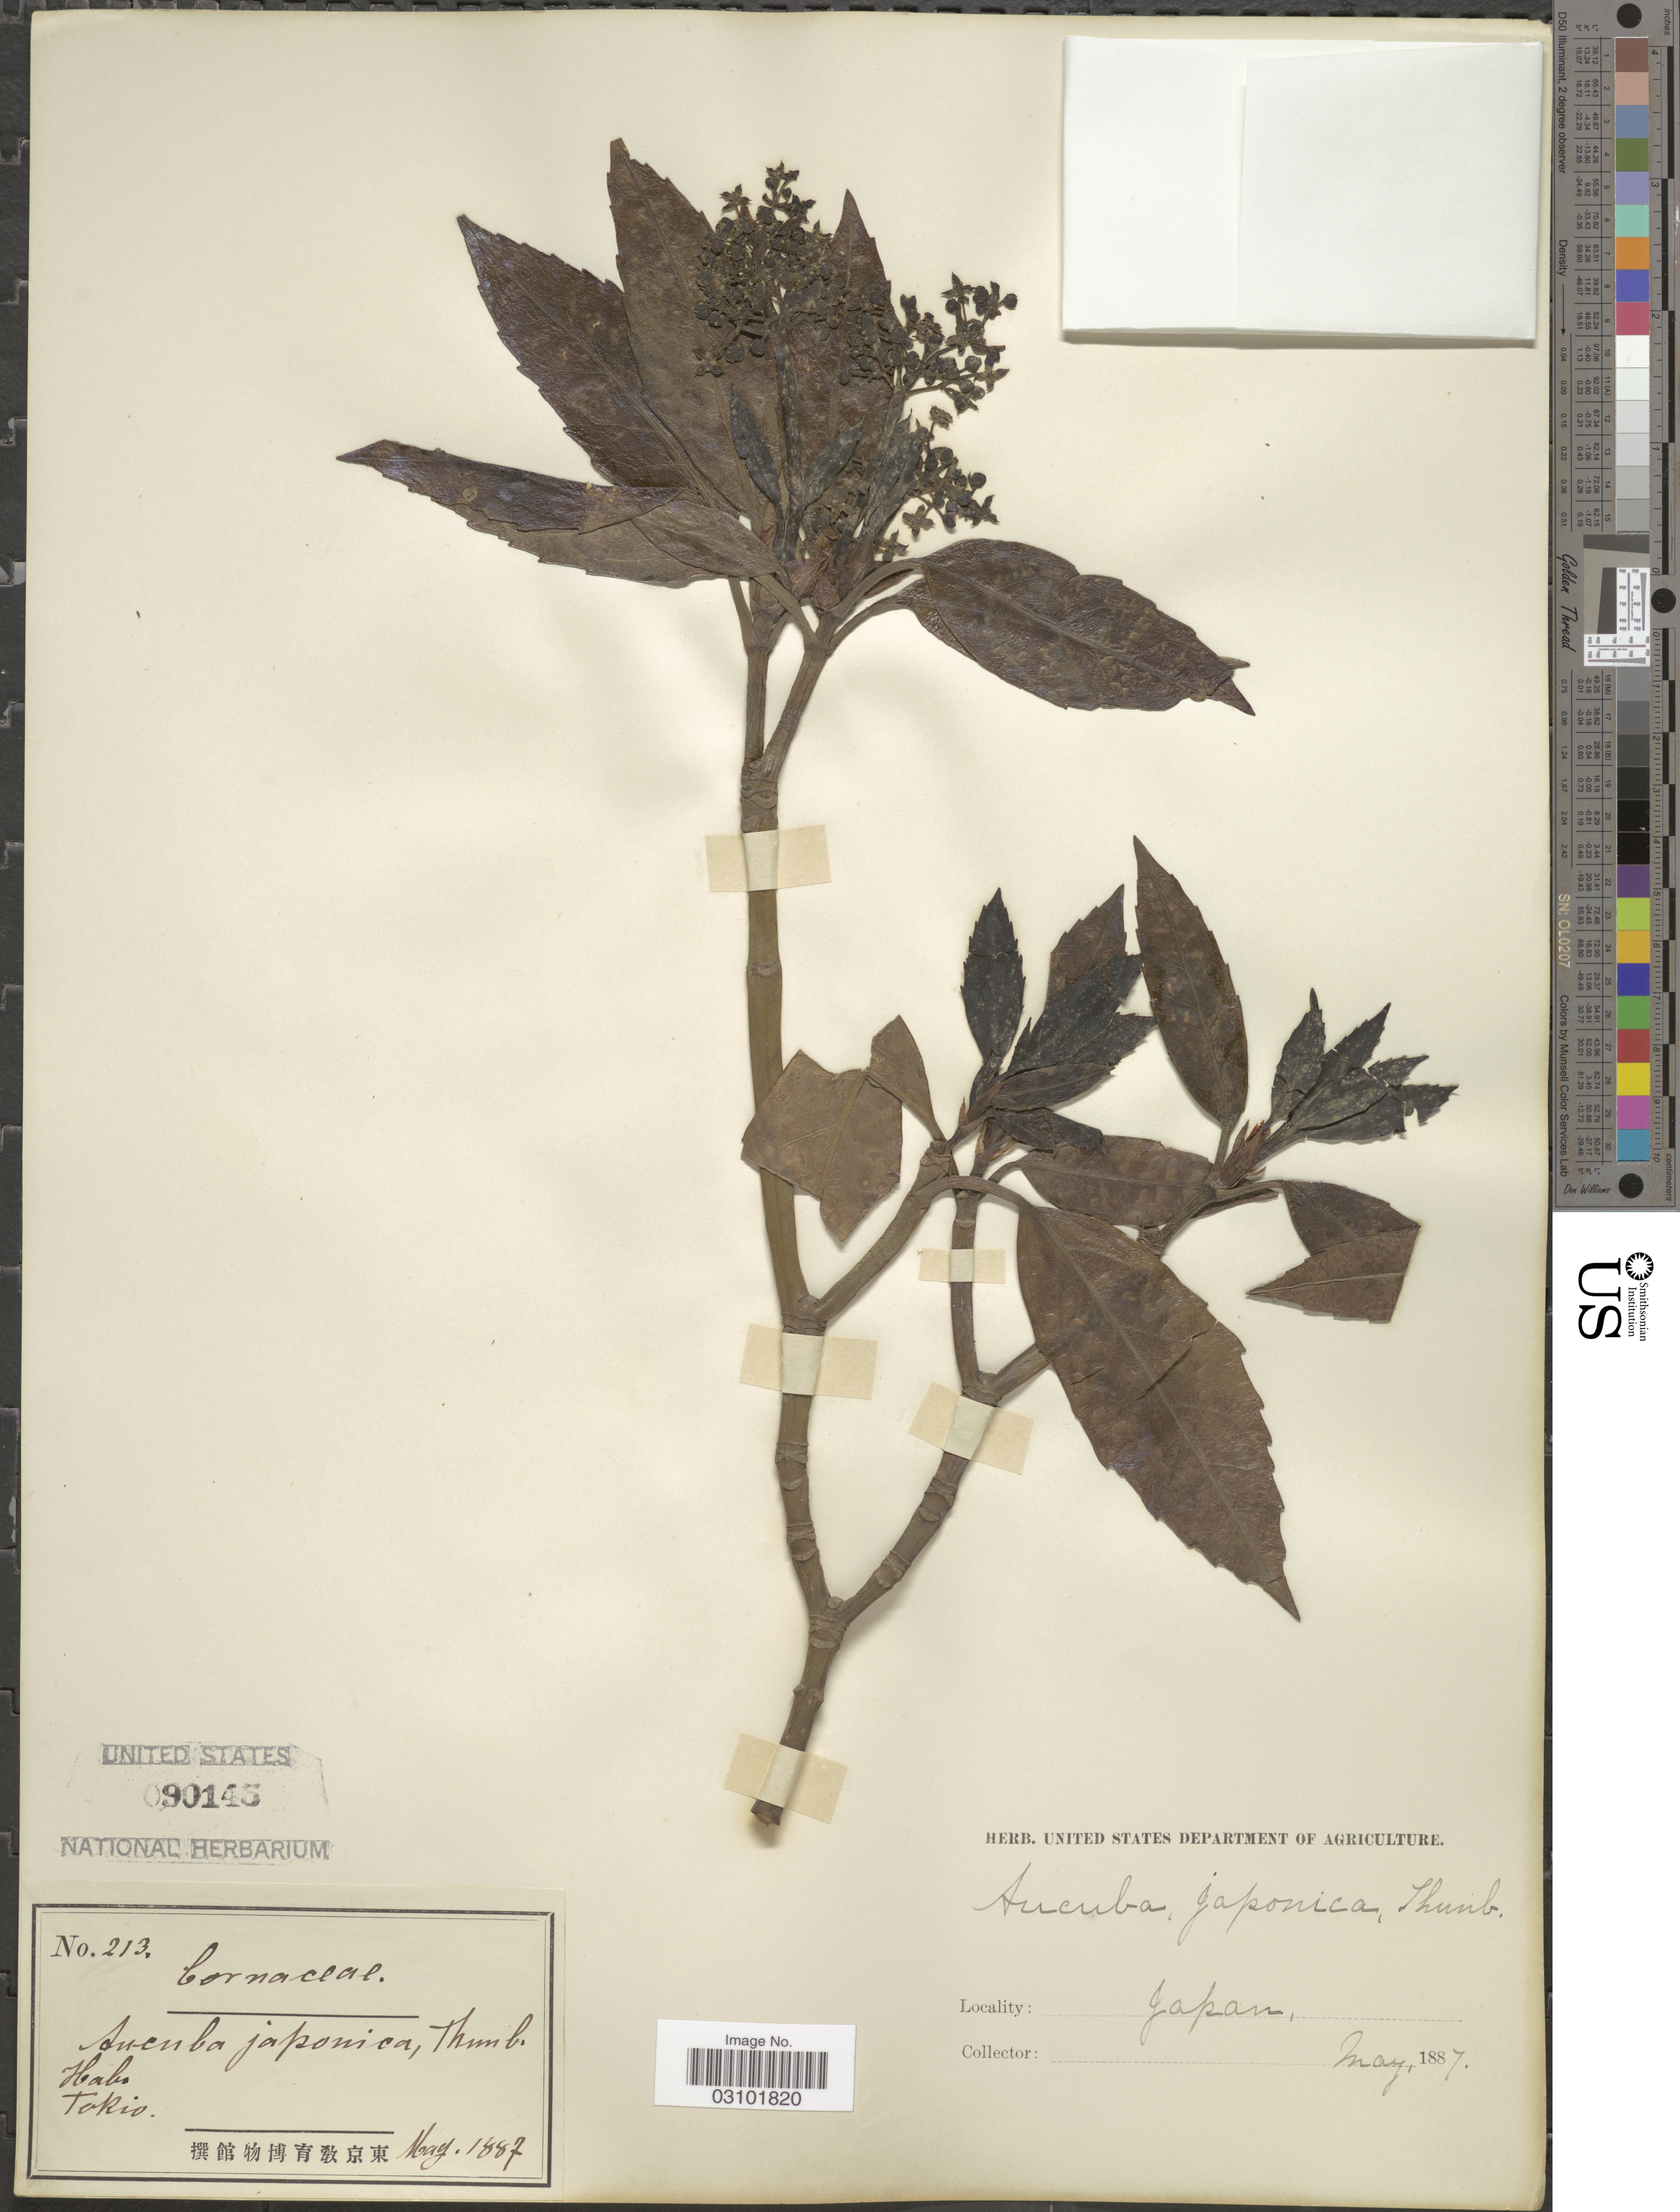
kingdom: Plantae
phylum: Tracheophyta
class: Magnoliopsida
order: Garryales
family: Garryaceae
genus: Aucuba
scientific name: Aucuba japonica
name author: Thunb.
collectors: Facchini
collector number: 213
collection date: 1887-05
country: Japan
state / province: Tokyo, Federal City of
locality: Tokio.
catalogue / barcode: US 90145